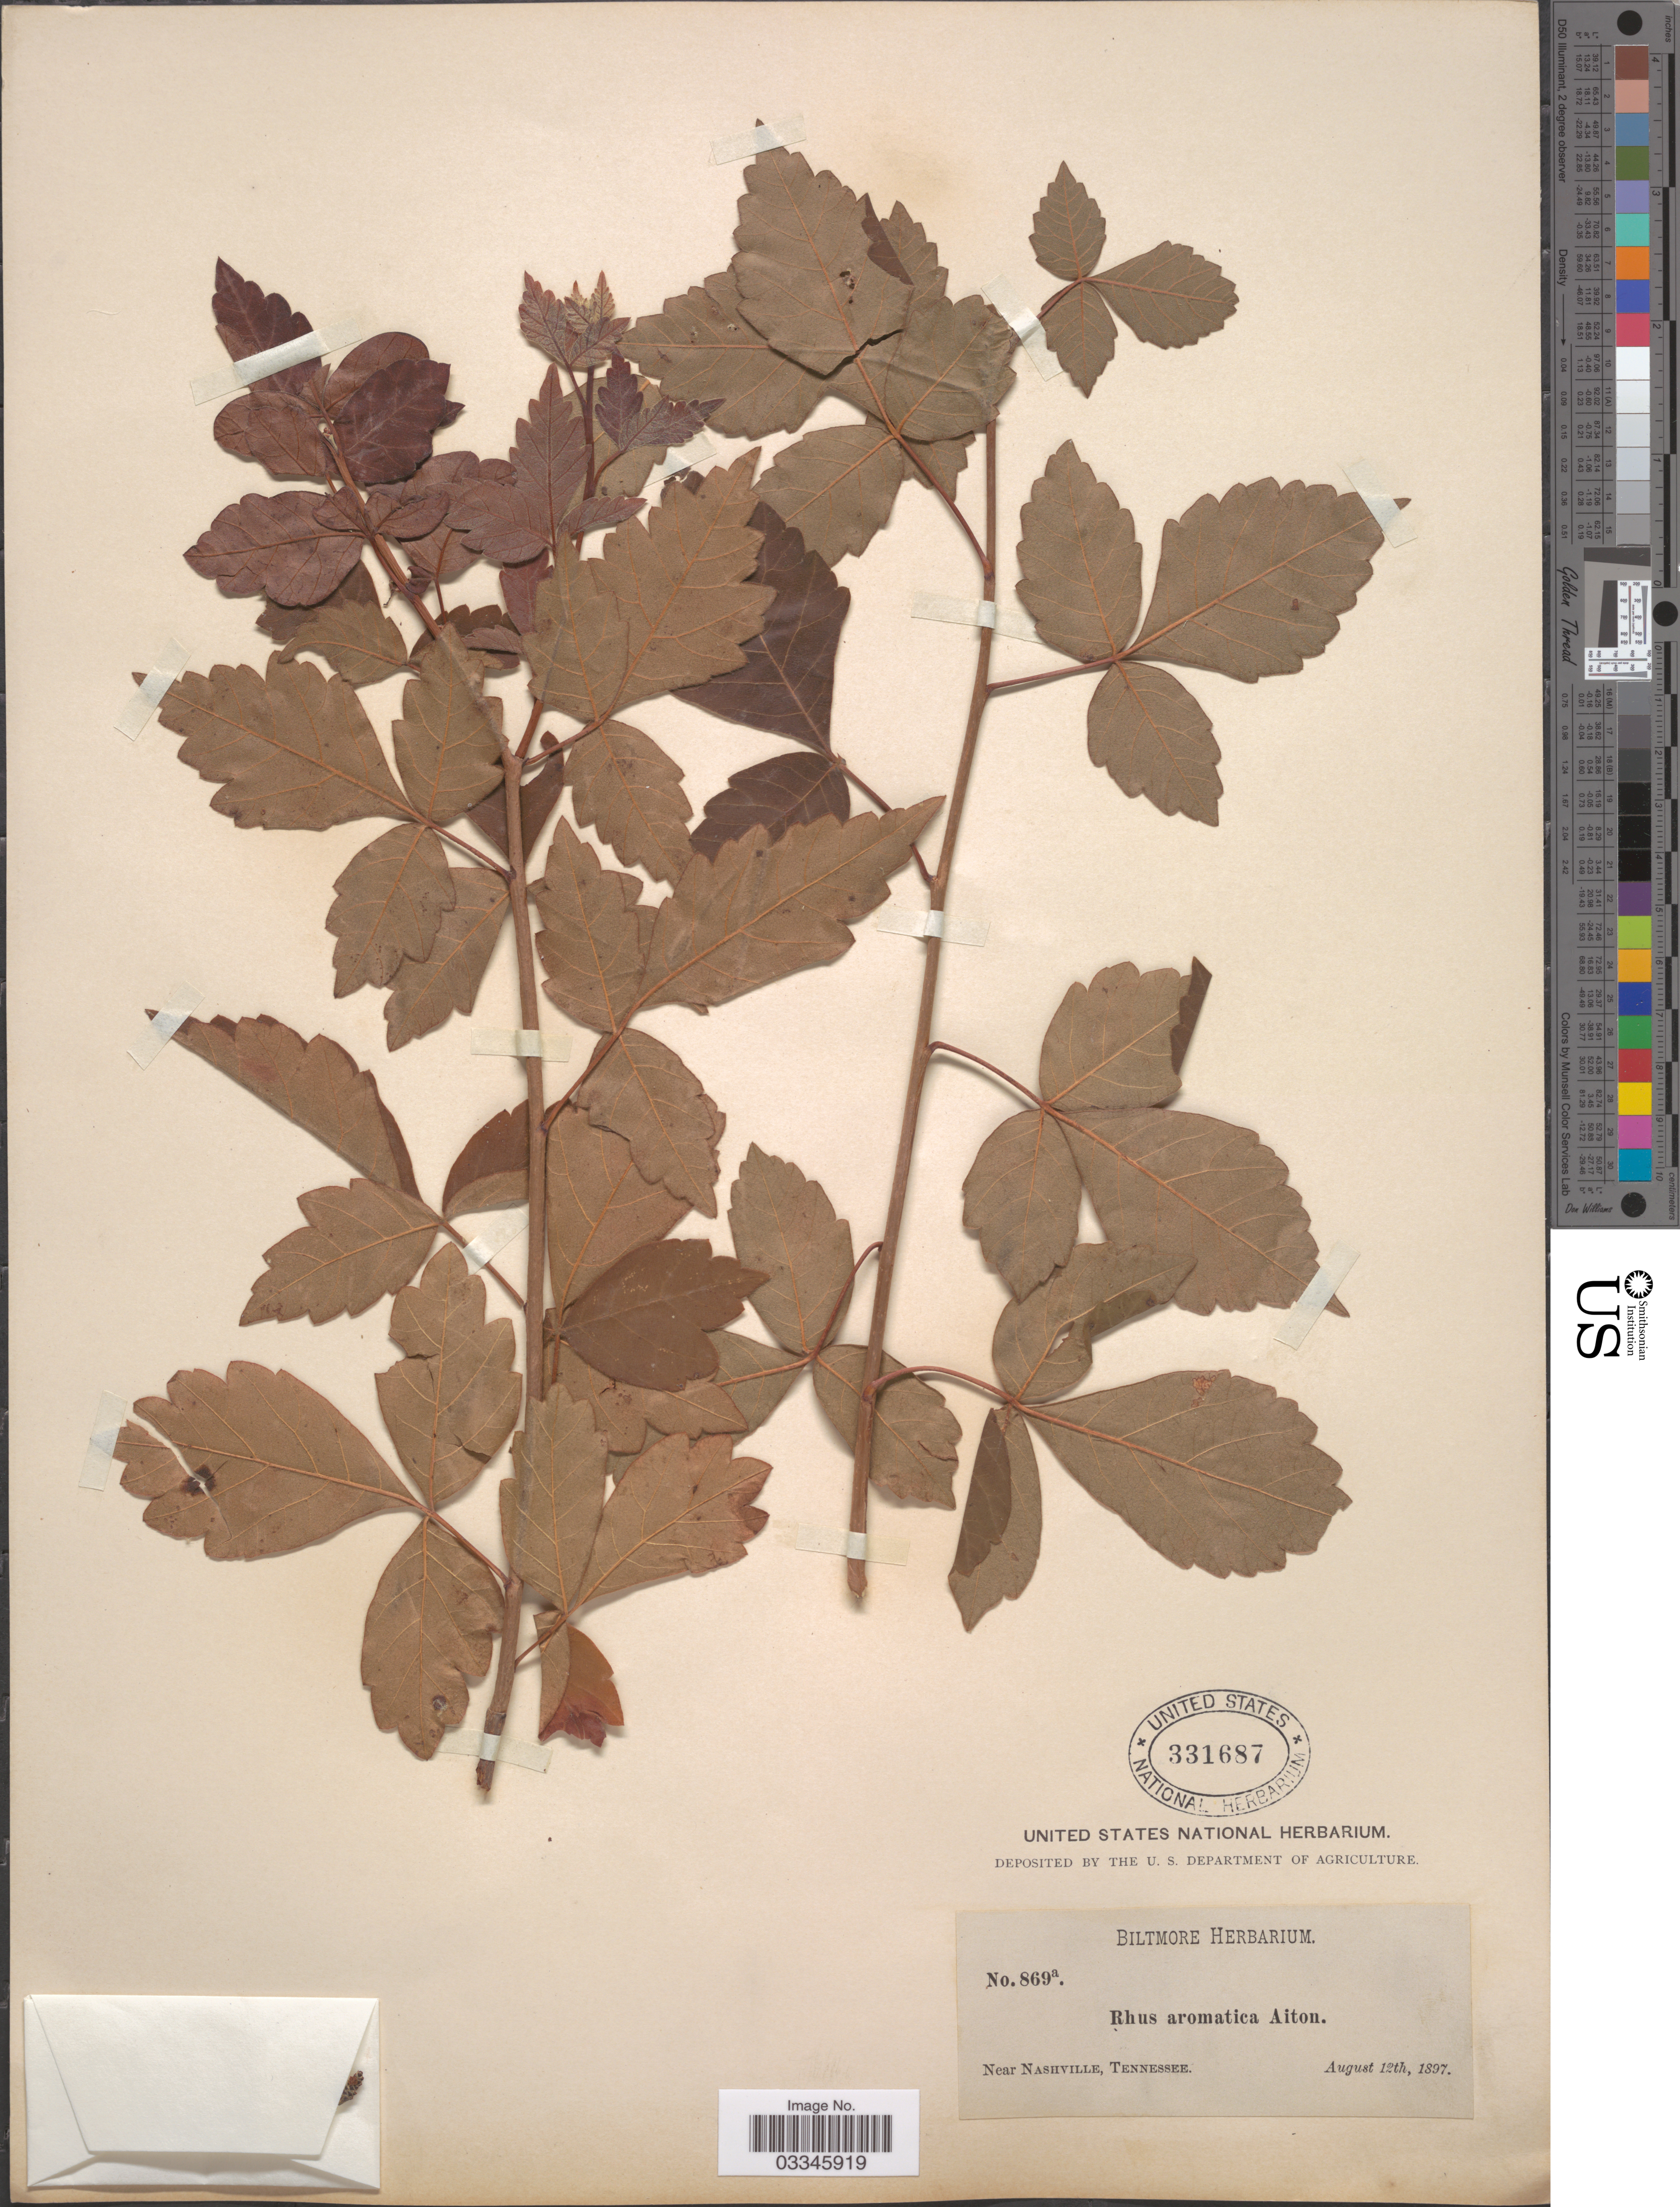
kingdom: Plantae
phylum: Tracheophyta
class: Magnoliopsida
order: Sapindales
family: Anacardiaceae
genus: Rhus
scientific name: Rhus crenata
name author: Thunb.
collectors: ex herb. Biltmore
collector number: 869a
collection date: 1897-08-12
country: United States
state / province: Tennessee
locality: Near Nashville.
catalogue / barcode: US 331687